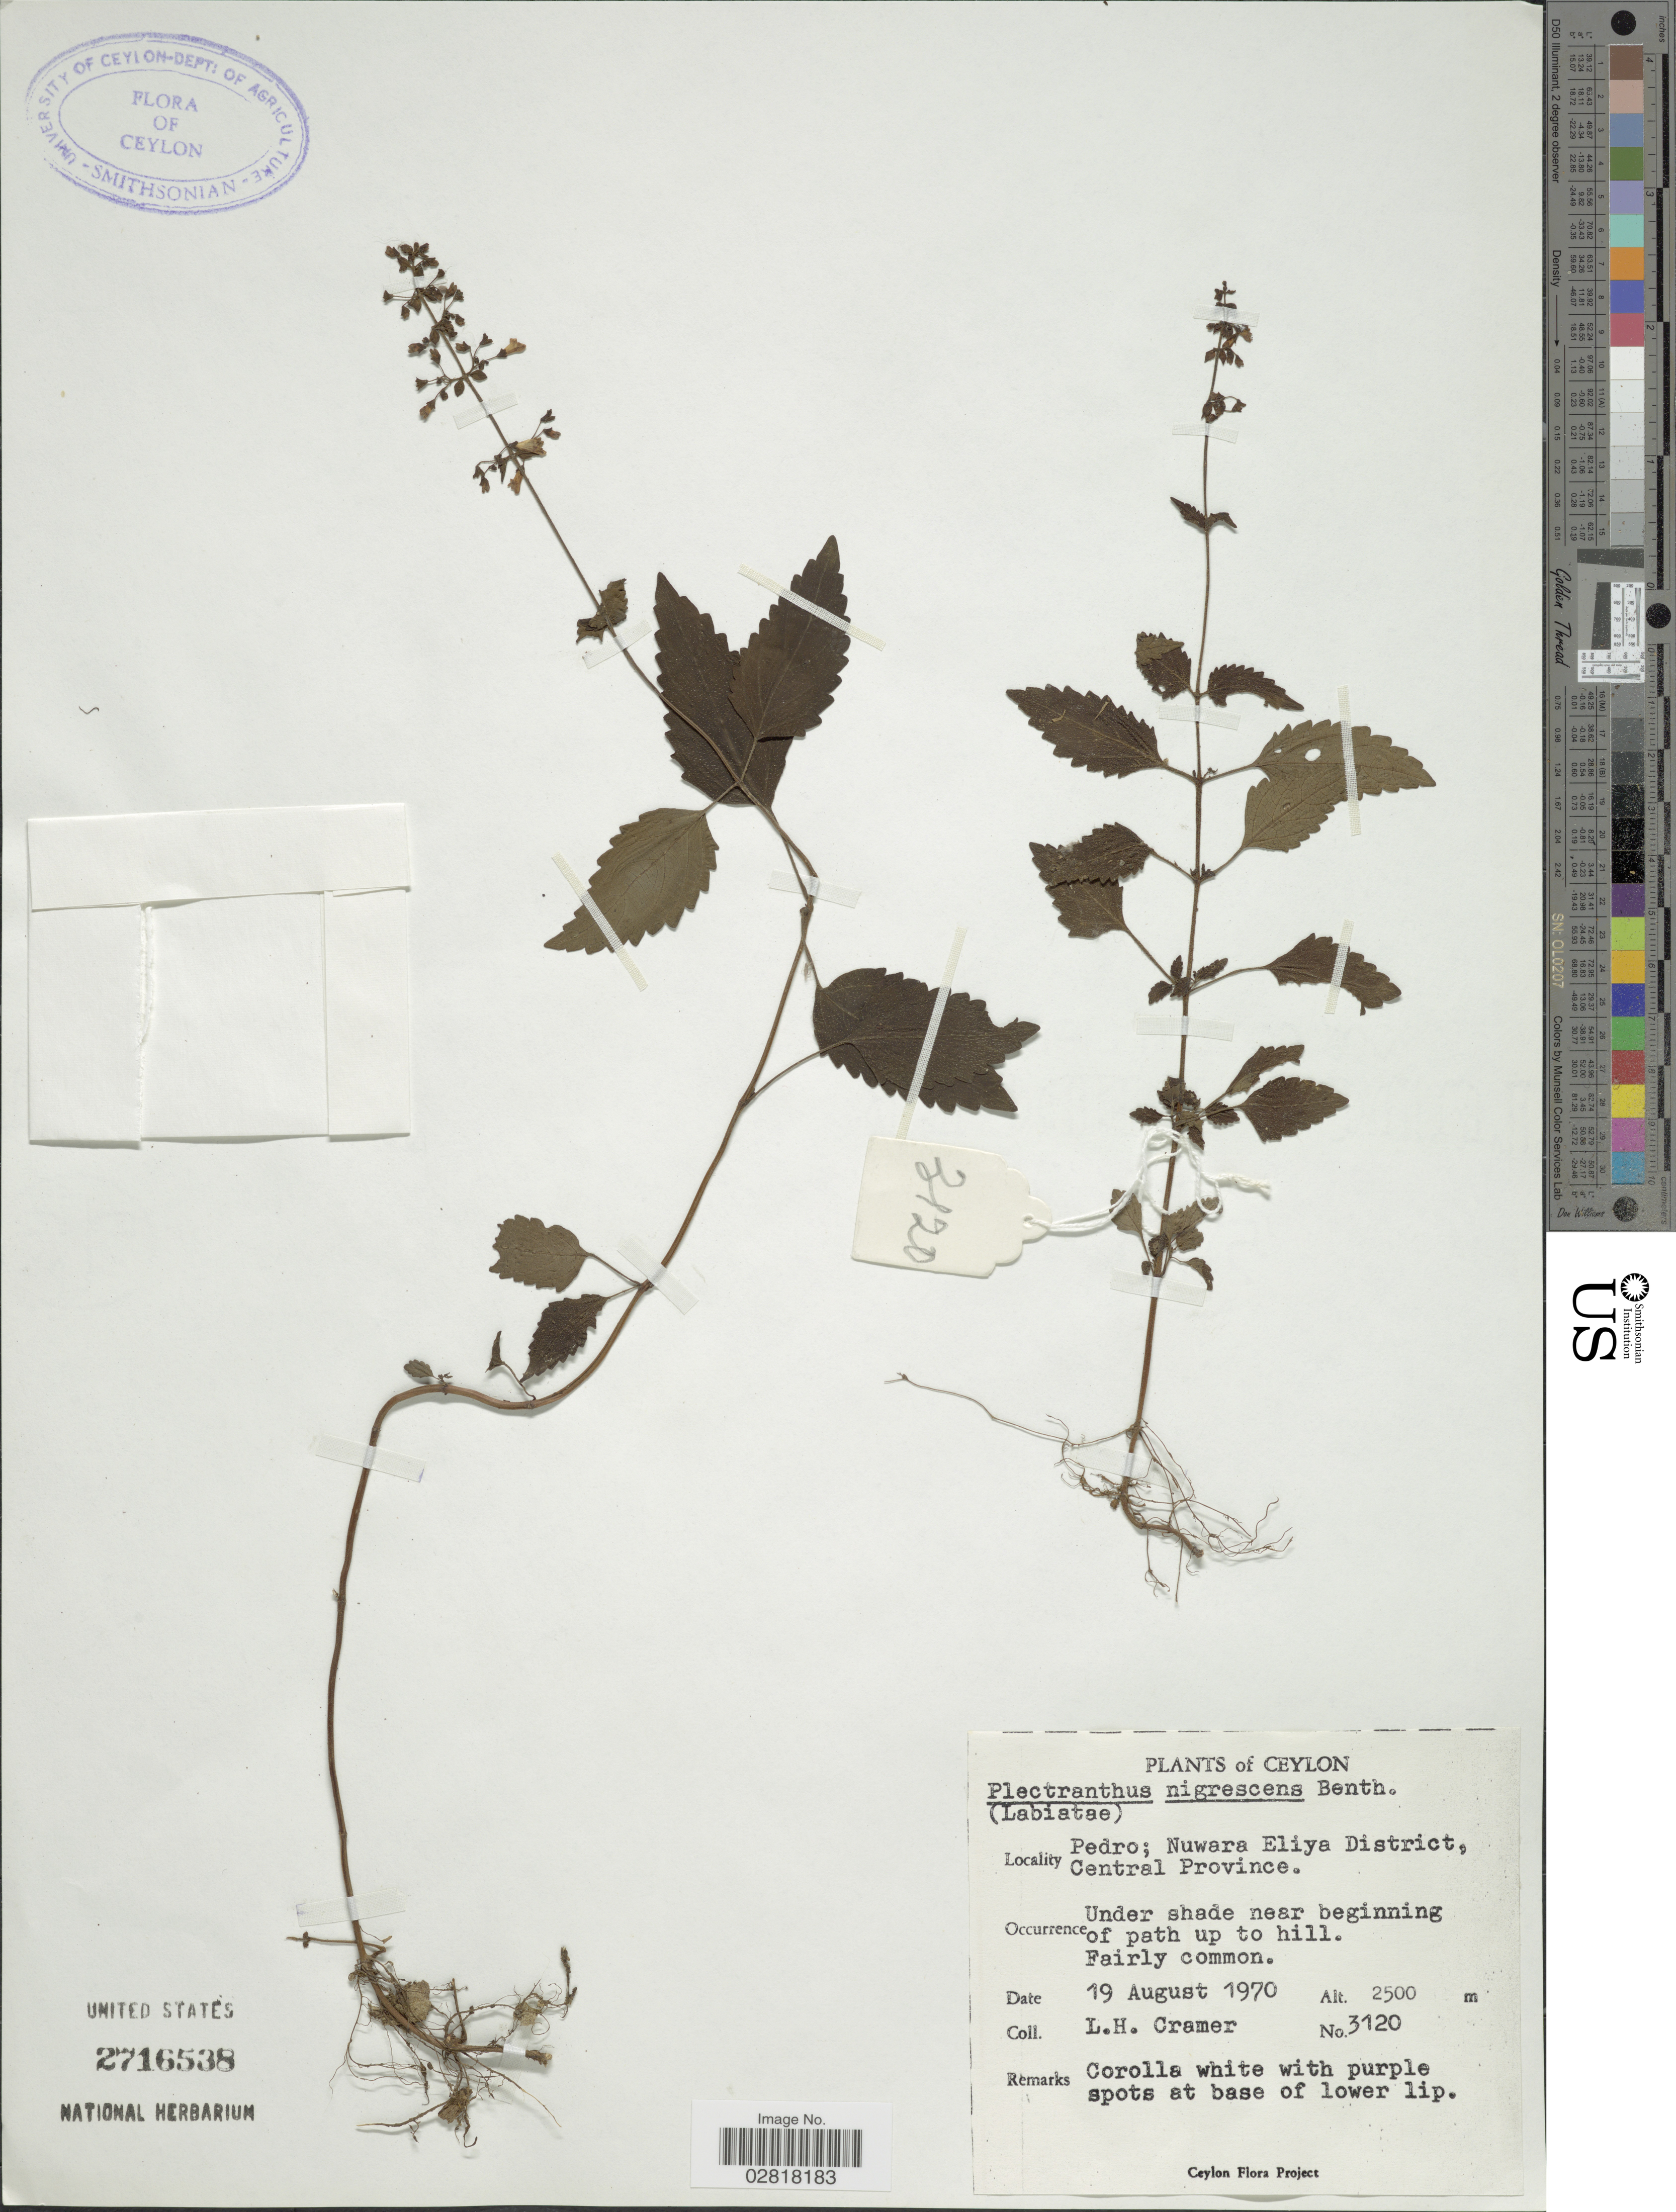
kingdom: Plantae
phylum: Tracheophyta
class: Magnoliopsida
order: Lamiales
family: Lamiaceae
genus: Plectranthus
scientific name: Plectranthus nigrescens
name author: Benth.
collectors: L. H. Cramer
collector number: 3120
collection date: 1970-08-19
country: Sri Lanka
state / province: Central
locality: Ceylon, Pedro; Nuwara Eliya District, beginning of path up to hill.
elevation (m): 2500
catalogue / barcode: US 2716538